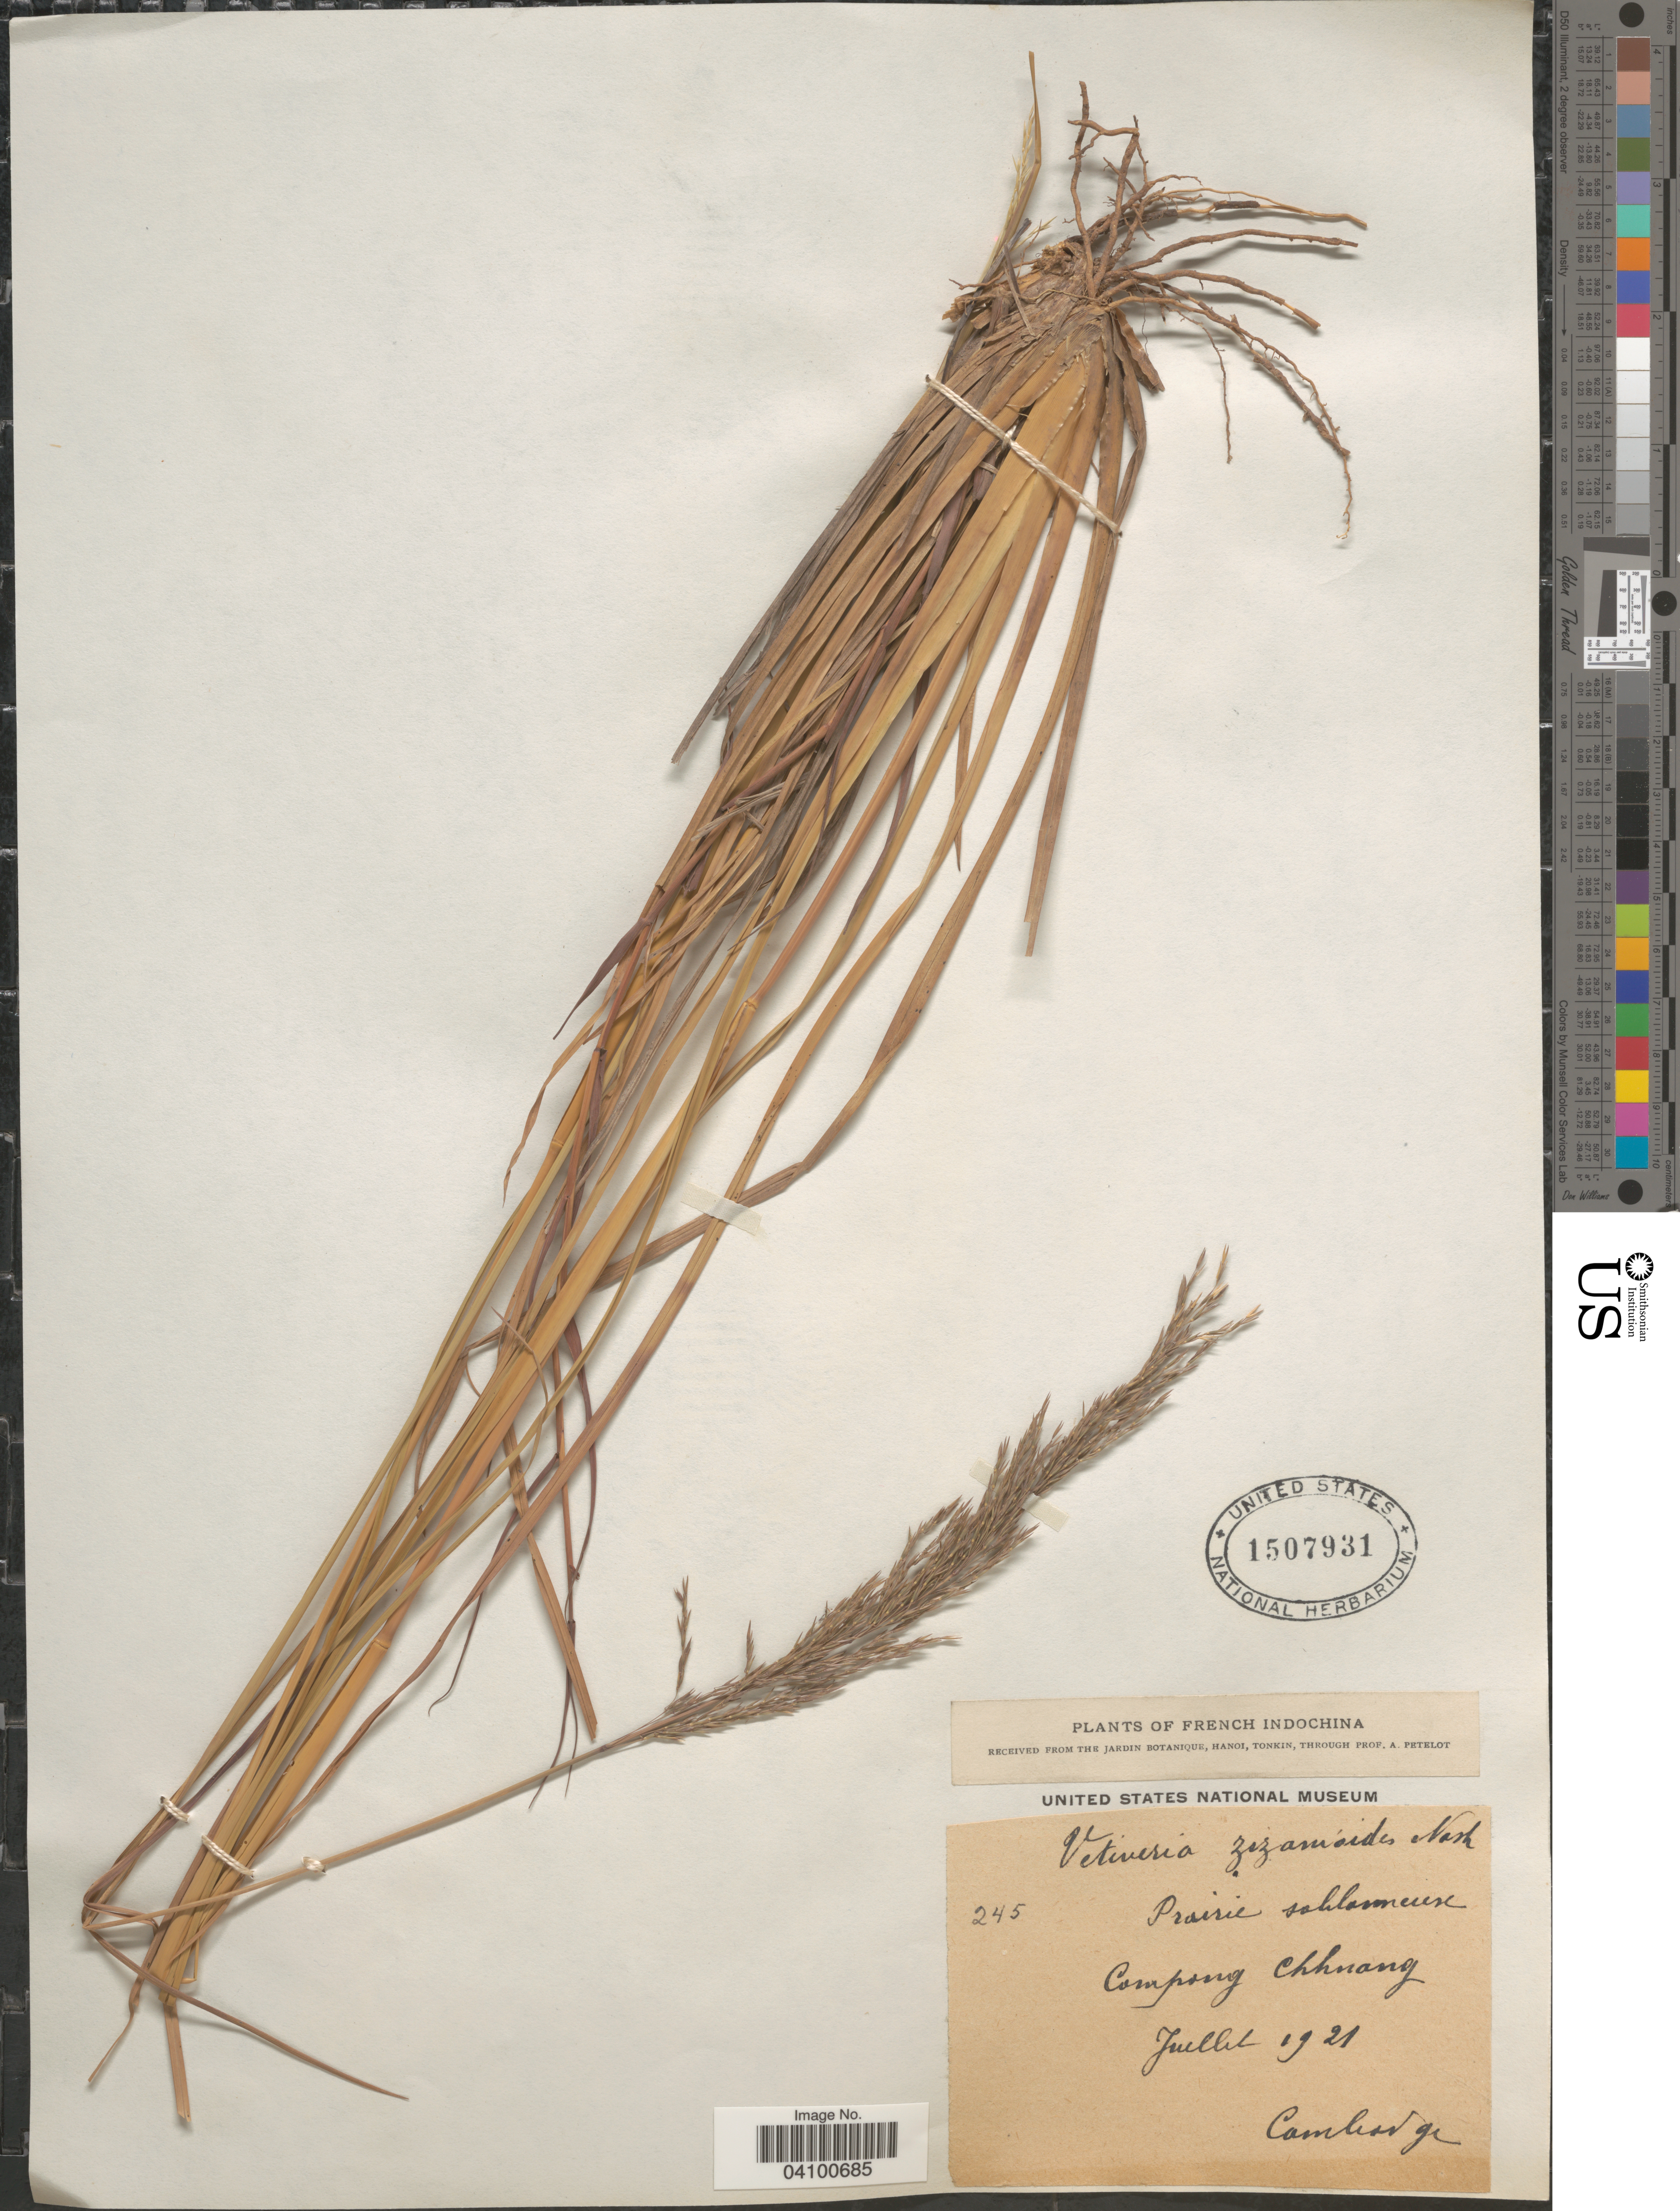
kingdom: Plantae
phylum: Tracheophyta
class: Liliopsida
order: Poales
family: Poaceae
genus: Chrysopogon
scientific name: Chrysopogon zizanioides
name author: (L.) Roberty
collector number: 245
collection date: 1921-07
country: Cambodia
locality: French Indochina. Campong Chhnang. Cambodge.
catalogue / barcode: US 1507931